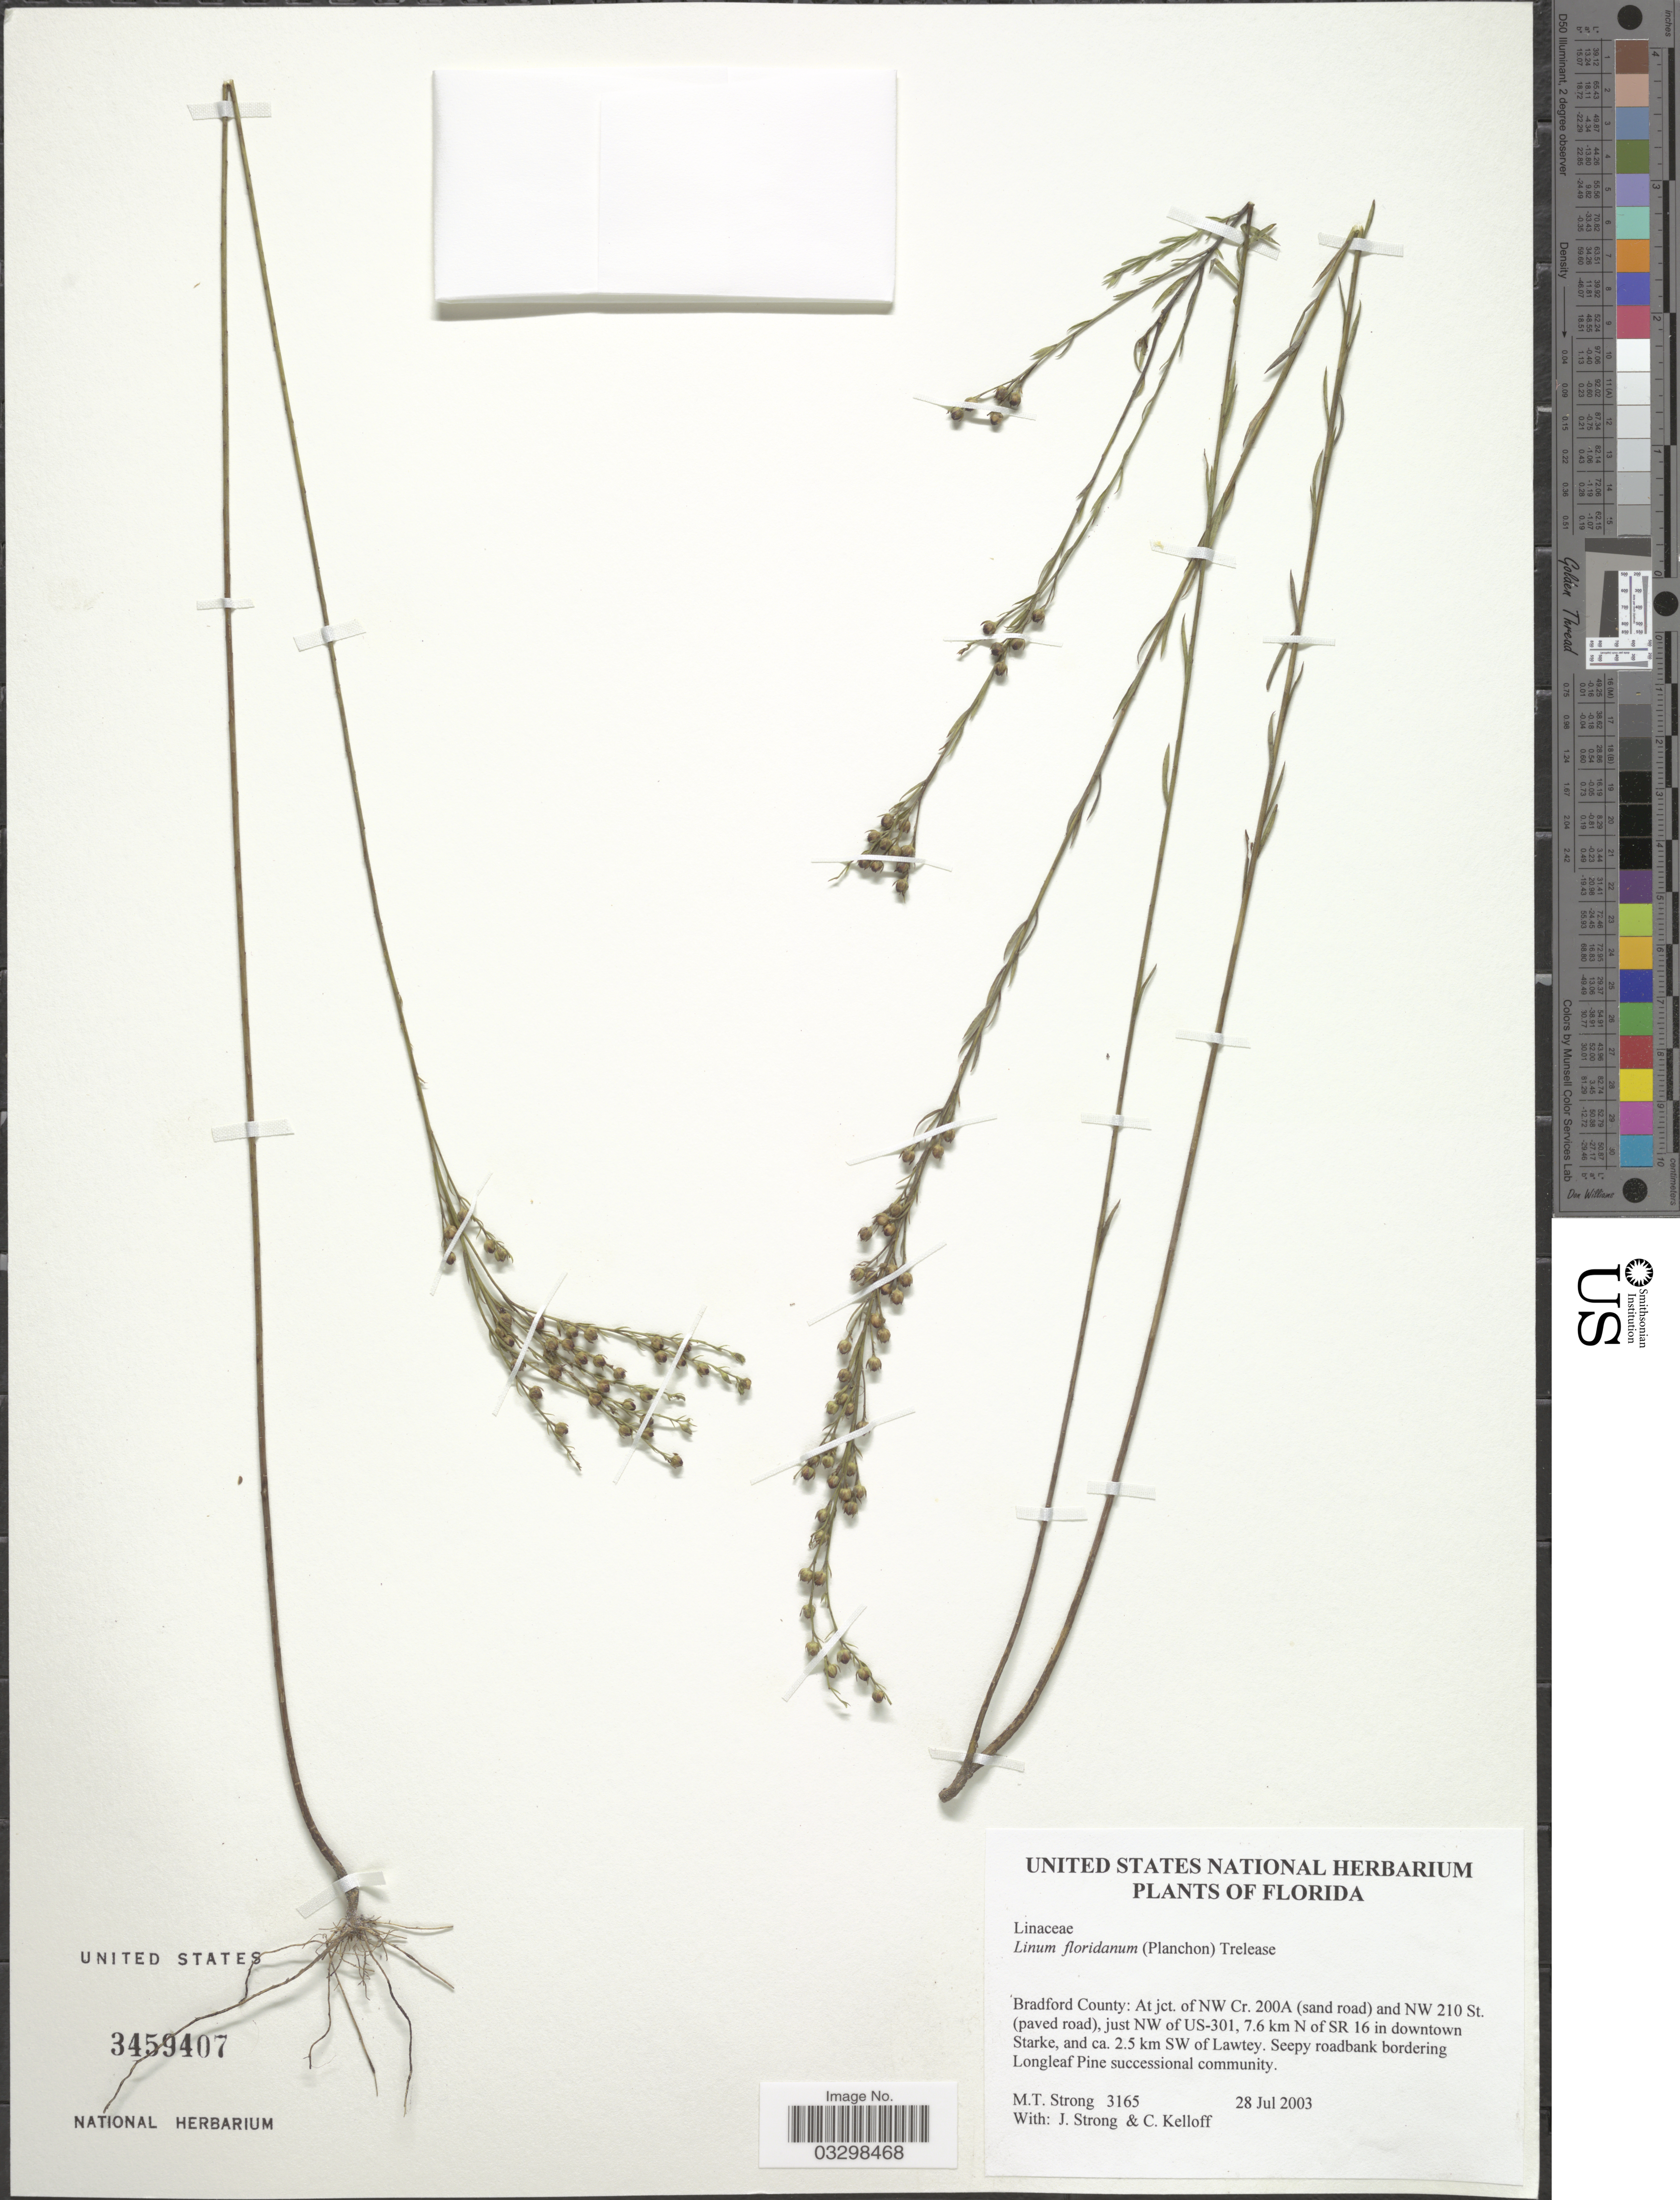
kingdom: Plantae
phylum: Tracheophyta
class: Magnoliopsida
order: Malpighiales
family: Linaceae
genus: Linum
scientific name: Linum floridanum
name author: (Planch.) Trel.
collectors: M. T. Strong, J. Strong & C. L. Kelloff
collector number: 3165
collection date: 2003-07-28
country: United States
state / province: Florida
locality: Bradford County: At jct. of NW Cr. 200A (sand road) and NW 210 St. (paved road), just NW of US-301, 7.6 km N of SR 16 in downtown Starke, and ca. 2.5 km SW of Lawtey.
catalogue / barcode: US 3459407